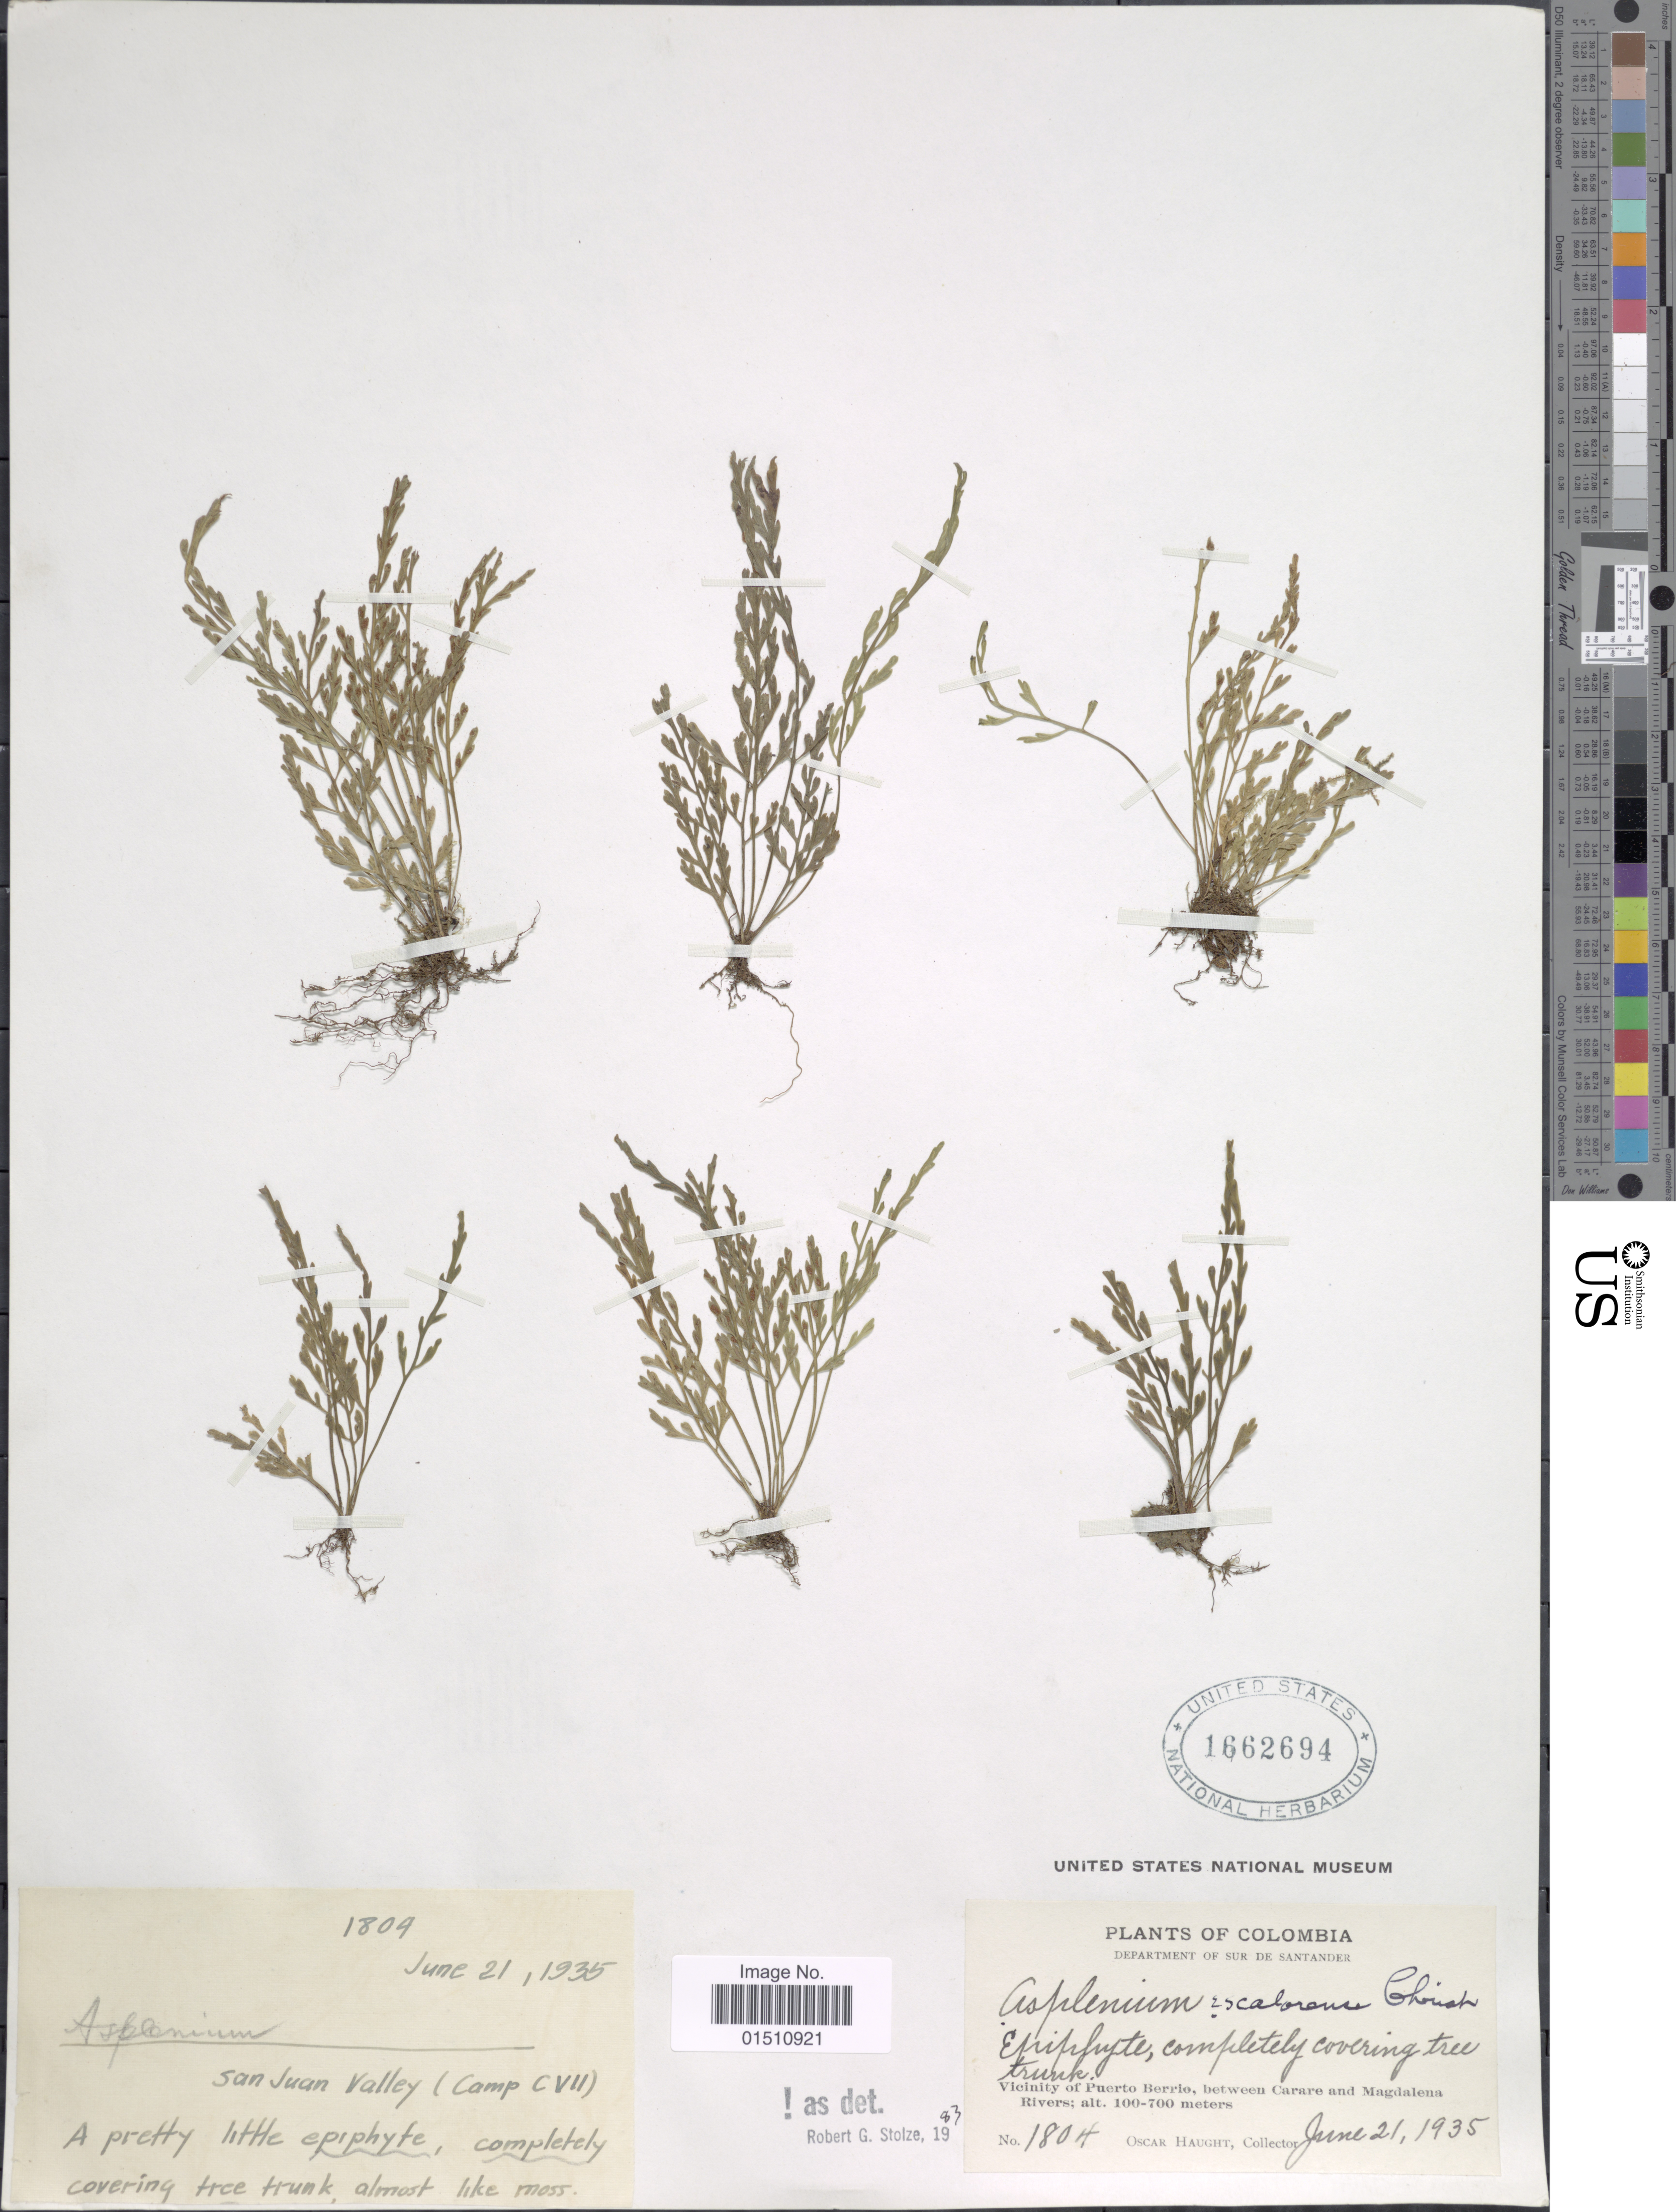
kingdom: Plantae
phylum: Tracheophyta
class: Polypodiopsida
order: Polypodiales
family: Aspleniaceae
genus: Asplenium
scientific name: Asplenium escaleroense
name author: Christ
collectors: O. L. Haught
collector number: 1804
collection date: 1935-06-21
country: Colombia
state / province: Santander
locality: Colombia, Department of Sur de Santander, Vicinity of Puerto Berrio, between Carare and Magdalena Rivers, San Juan Valley (Camp VCII).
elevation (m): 100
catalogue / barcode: US 1662694